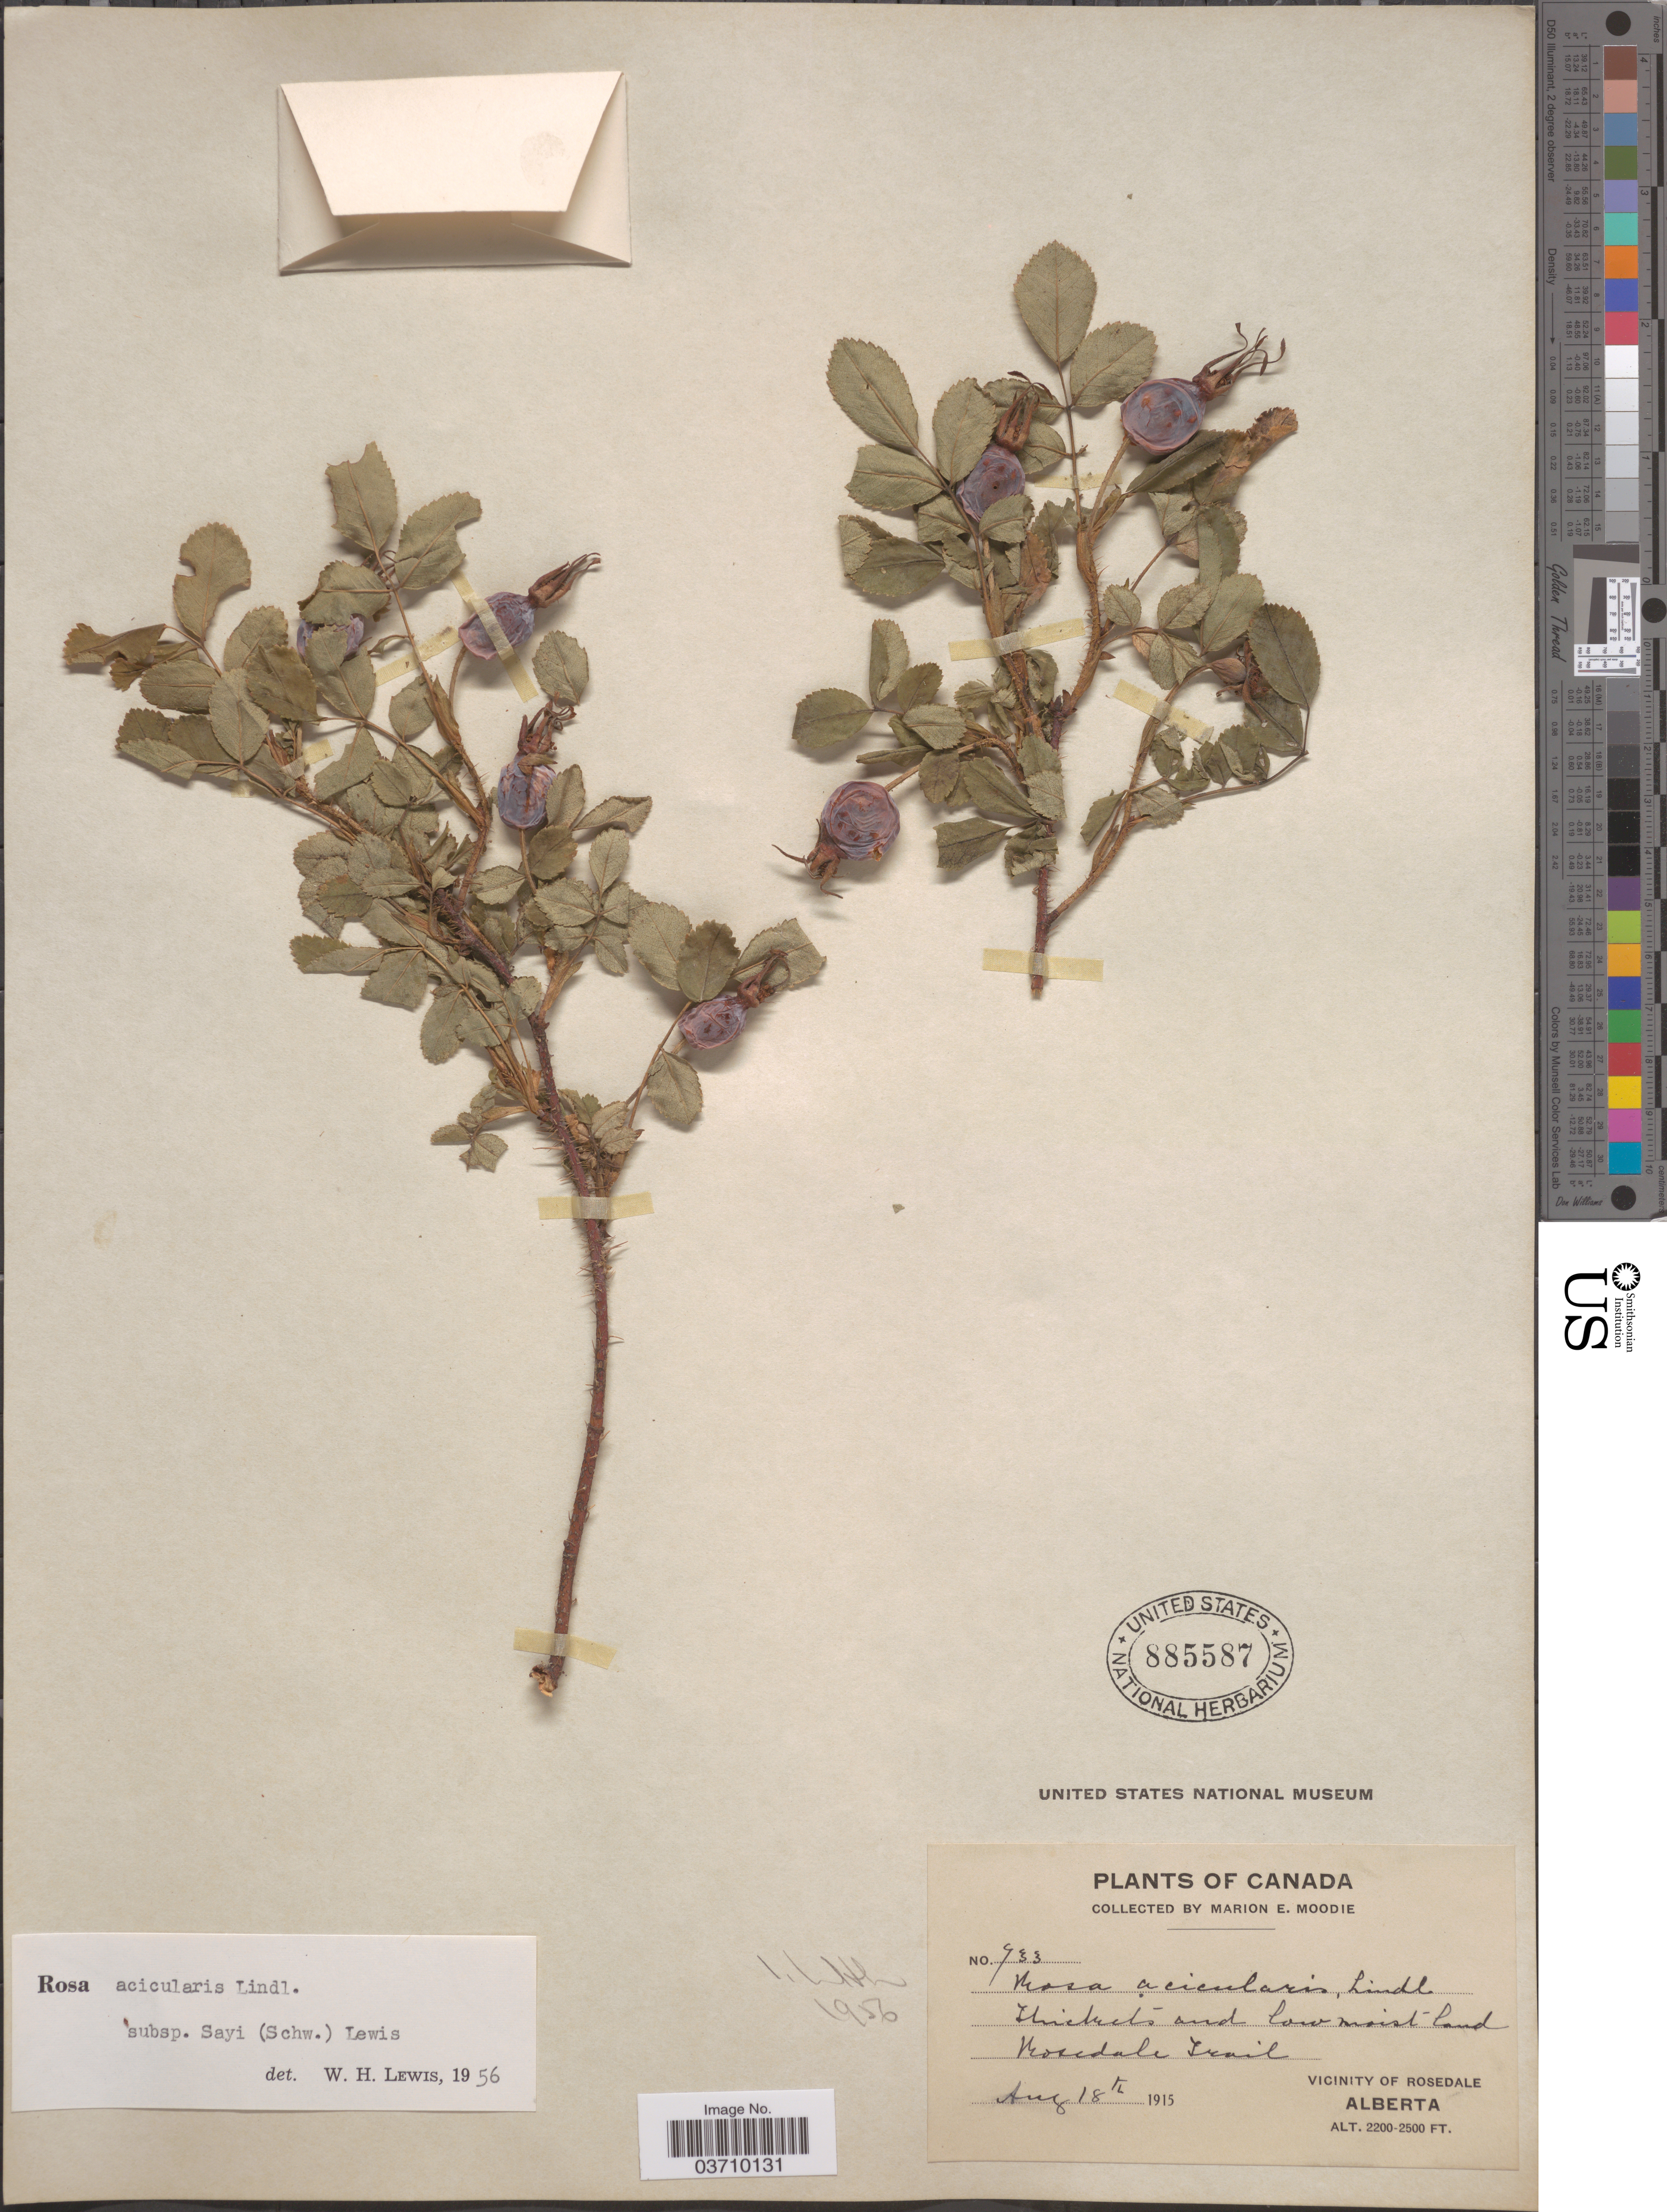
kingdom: Plantae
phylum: Tracheophyta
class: Magnoliopsida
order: Rosales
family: Rosaceae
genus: Rosa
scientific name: Rosa acicularis var. sayi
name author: (Schwein.) Rehder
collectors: M. E. Moodie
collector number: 933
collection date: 1915-08-18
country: Canada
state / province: Alberta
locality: Rosedale Trail. Vicinity of Rosedale.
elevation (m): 671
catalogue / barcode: US 885587